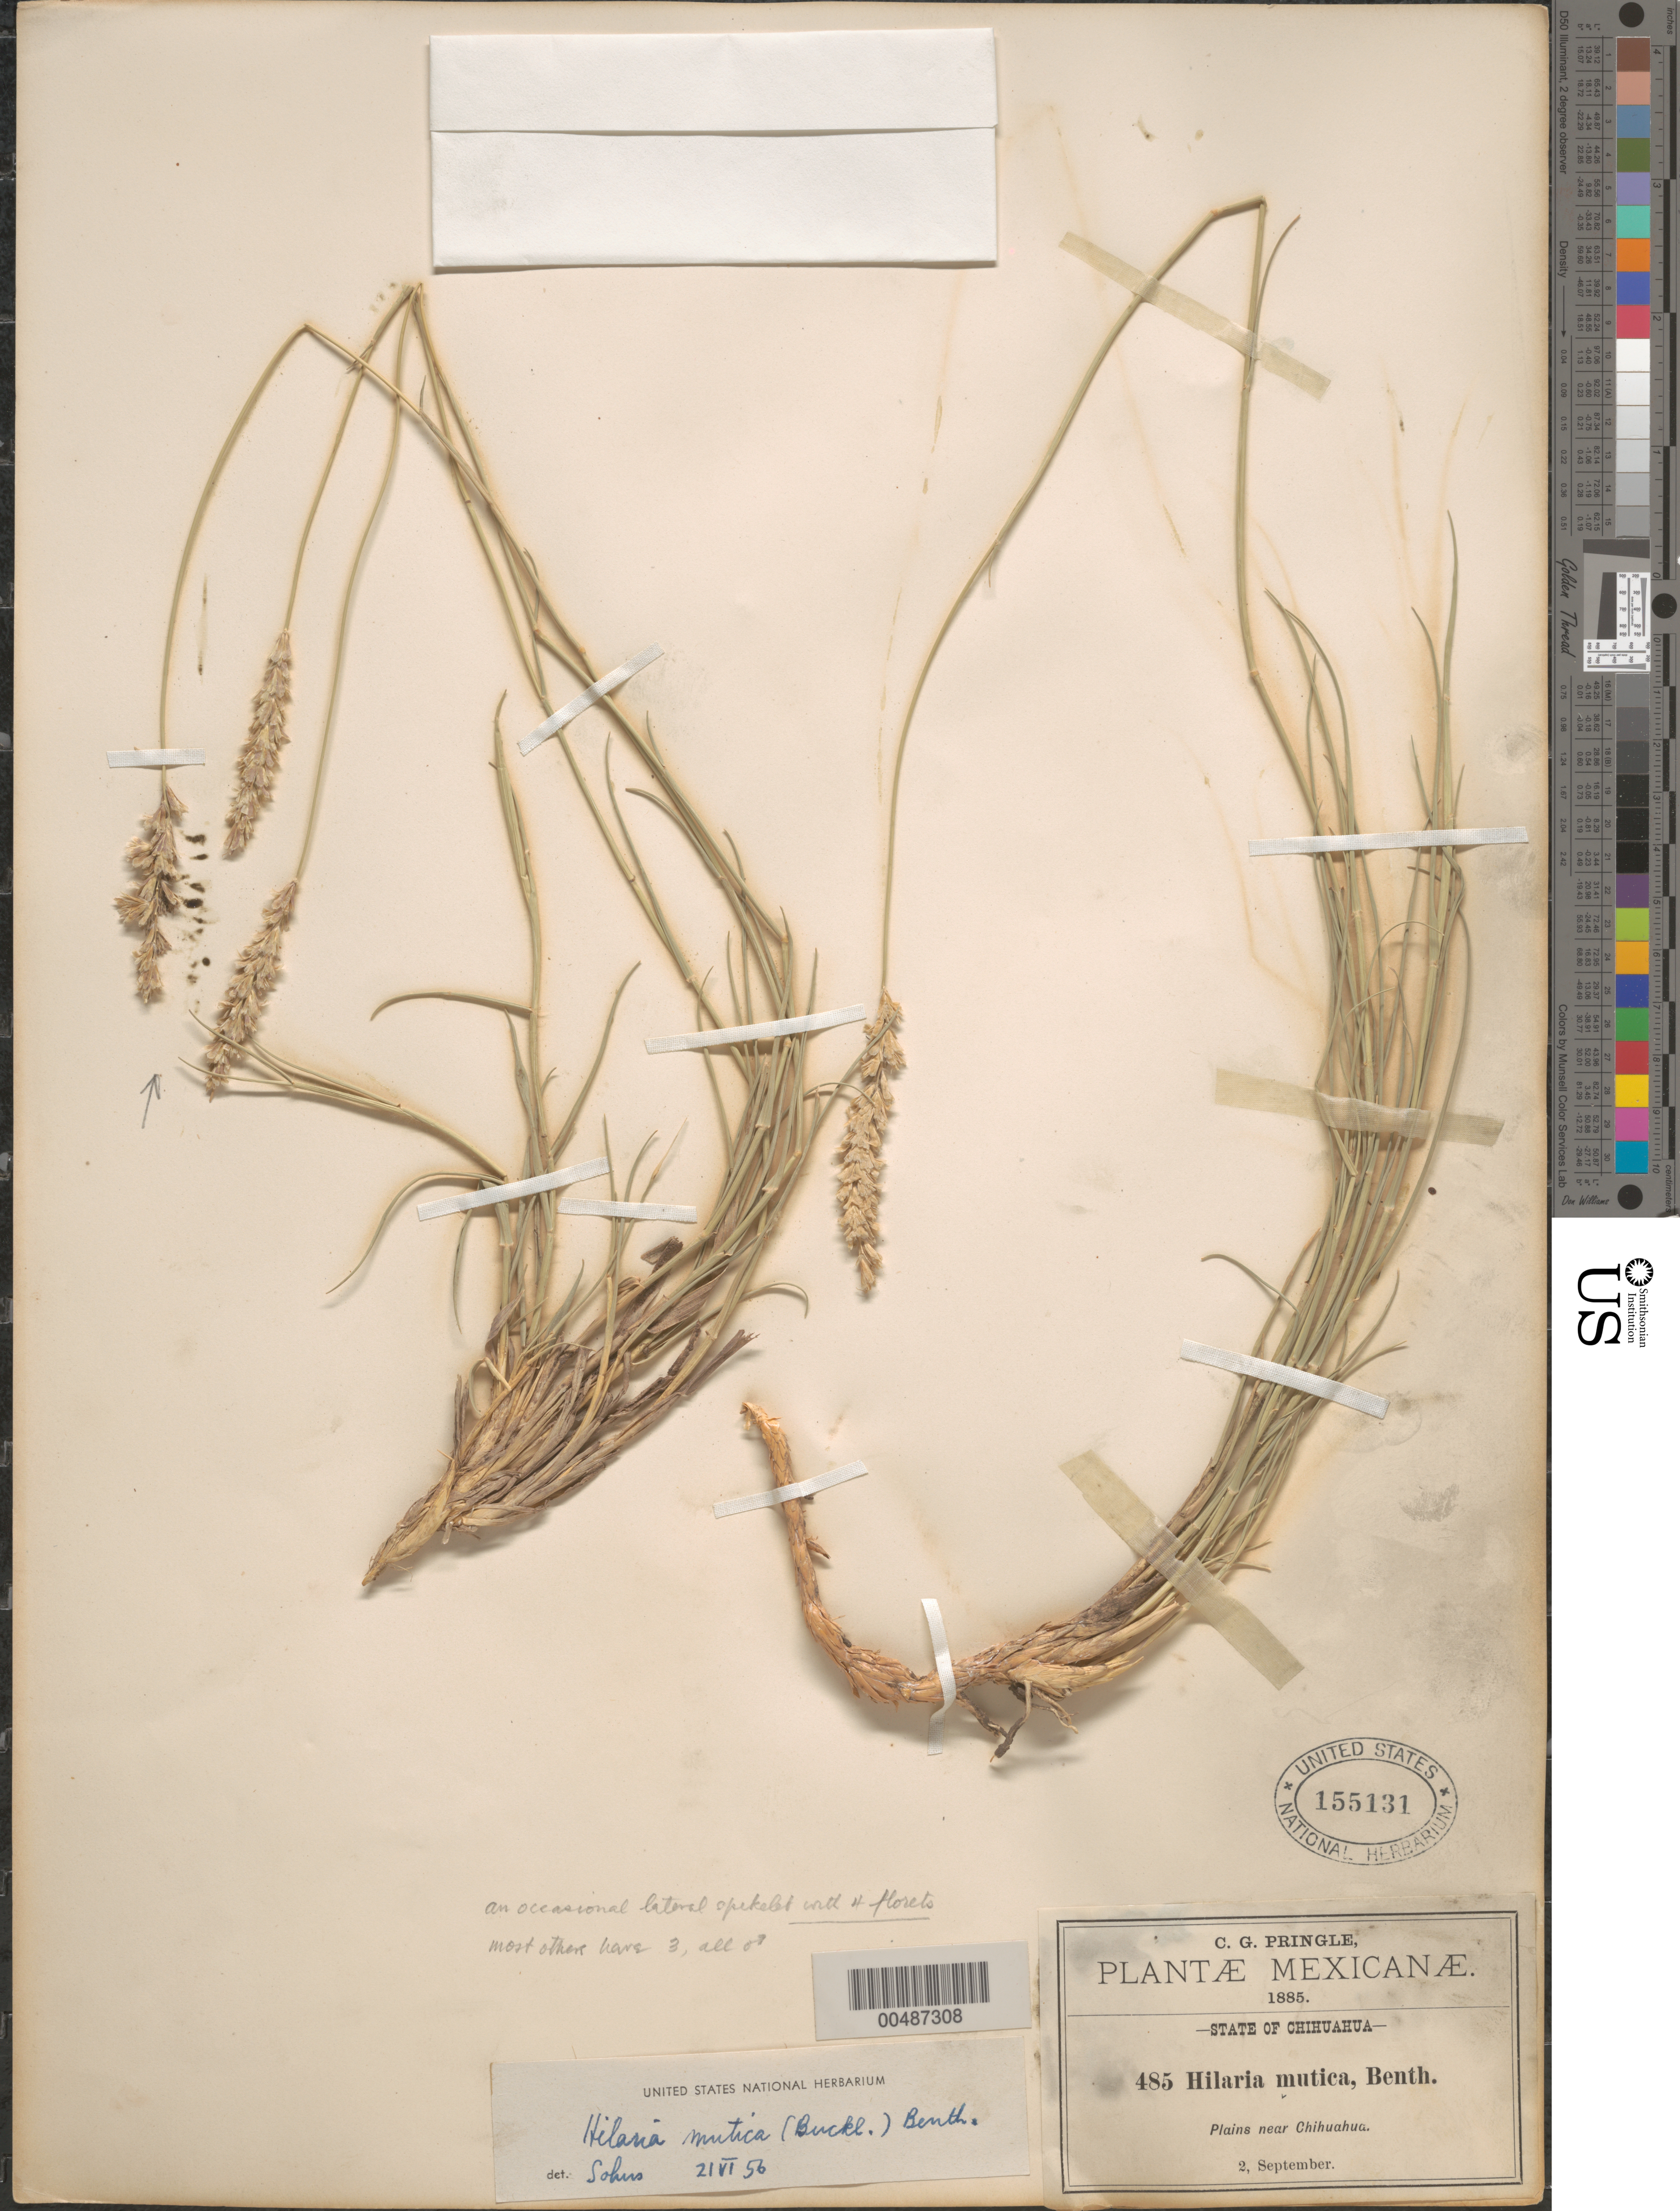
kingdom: Plantae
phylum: Tracheophyta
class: Liliopsida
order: Poales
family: Poaceae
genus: Hilaria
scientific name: Hilaria mutica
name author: (Buckley) Benth.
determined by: Sohns, E. R.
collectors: C. G. Pringle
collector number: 485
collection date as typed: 2 Sep 1885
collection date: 1885-09-02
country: Mexico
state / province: Chihuahua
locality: Near Chihuahua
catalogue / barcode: US 155131